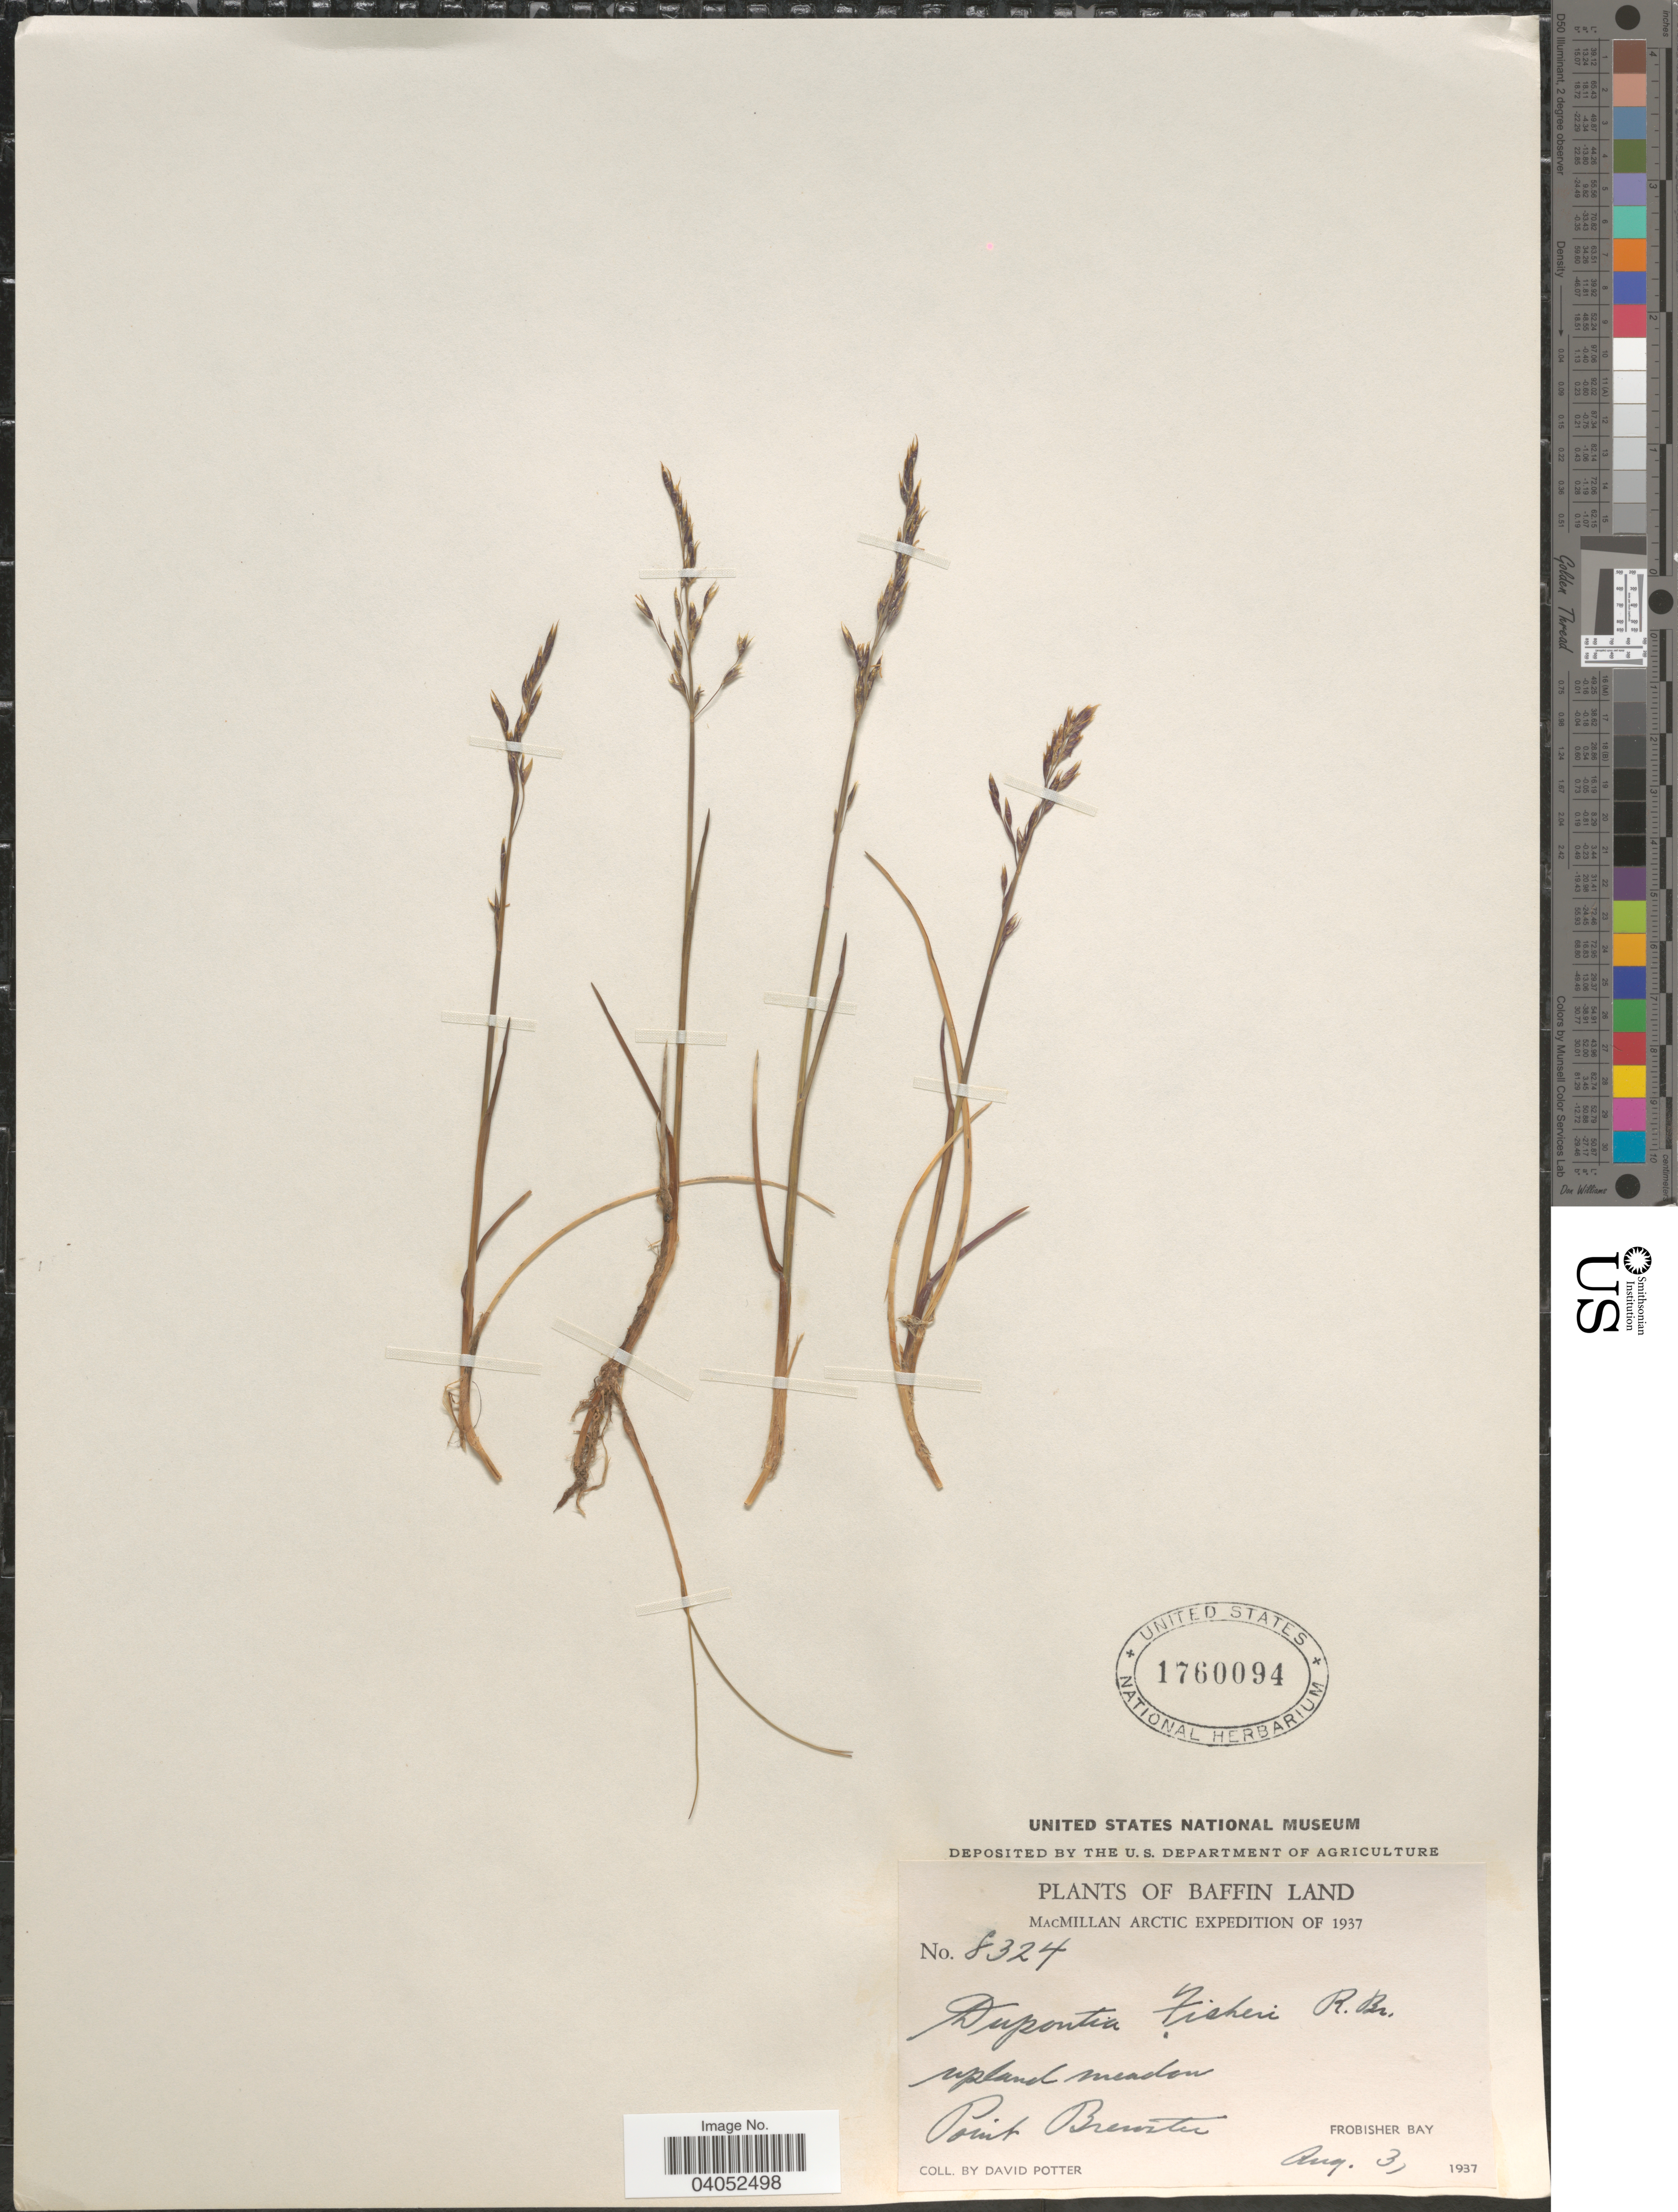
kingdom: Plantae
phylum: Tracheophyta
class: Liliopsida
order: Poales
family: Poaceae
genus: Dupontia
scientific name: Dupontia micrantha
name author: Holm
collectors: D. Potter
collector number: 8324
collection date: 1937-08-03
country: Canada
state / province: Nunavut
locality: Baffin Land. Point Brewster. Frobisher Bay.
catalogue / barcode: US 1760094